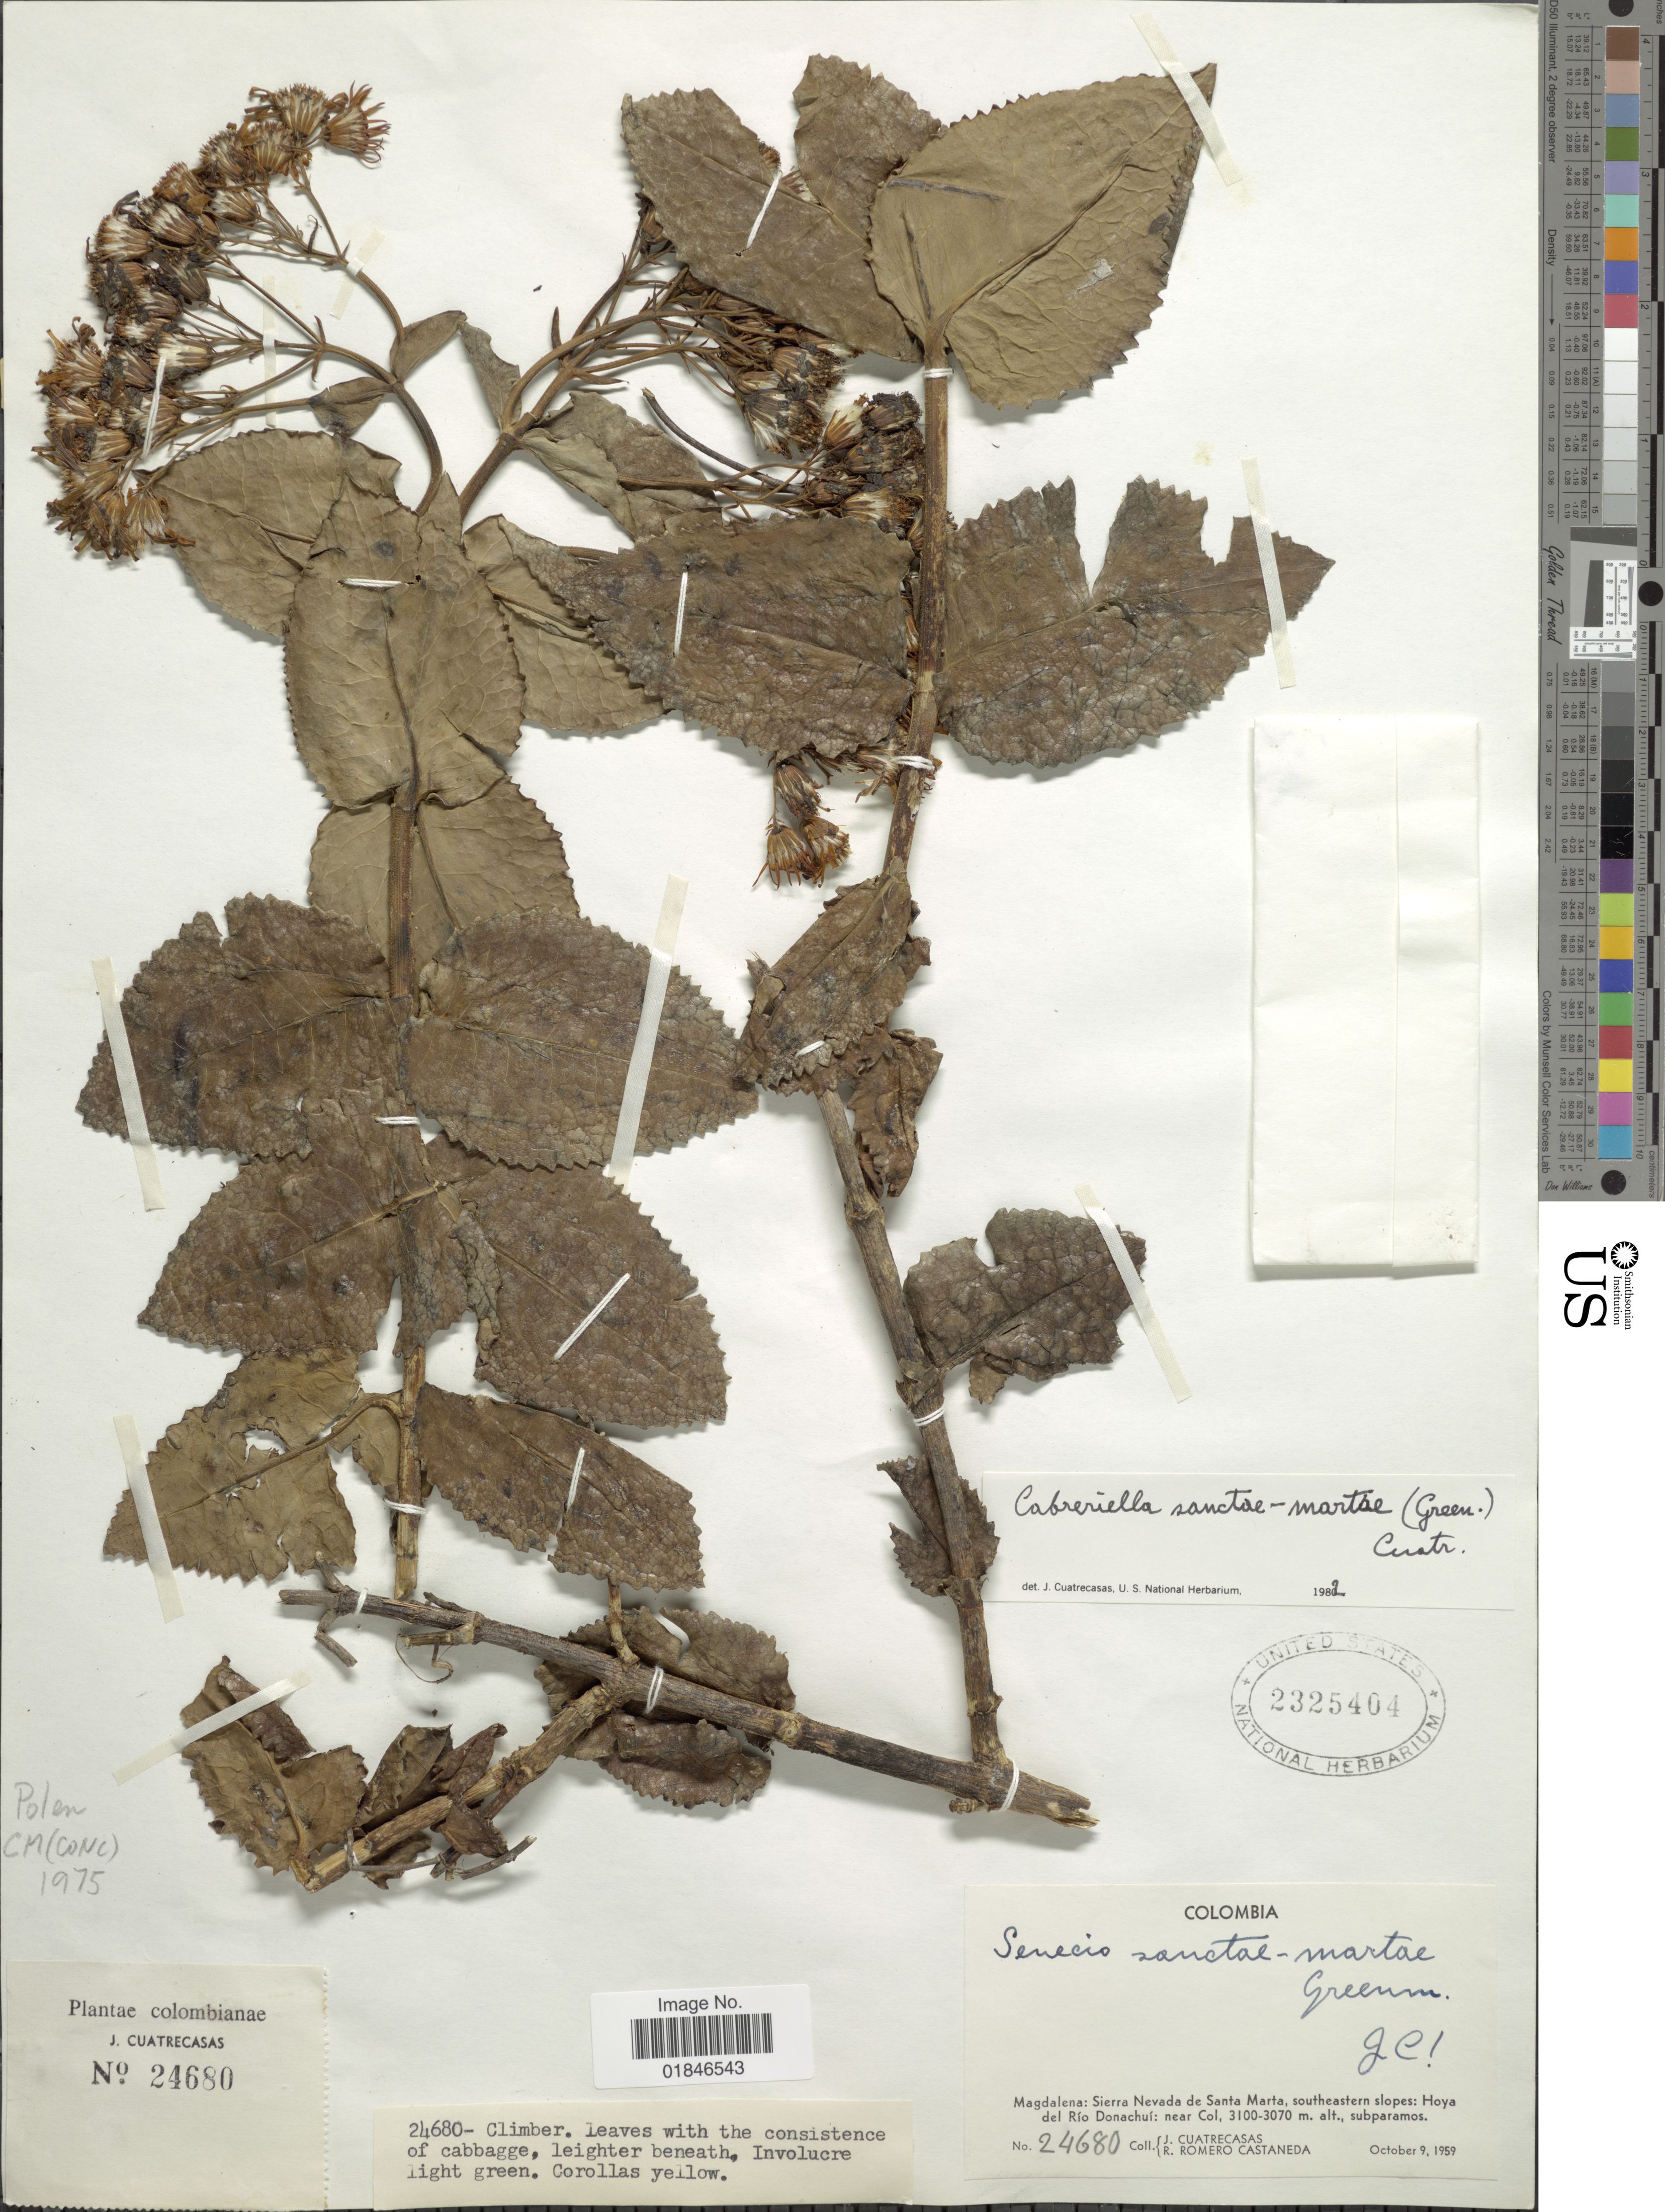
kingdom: Plantae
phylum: Tracheophyta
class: Magnoliopsida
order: Asterales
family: Asteraceae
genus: Cabreriella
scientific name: Cabreriella sanctae-martae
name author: (Greenm.) Cuatrec.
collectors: J. Cuatrecasas & R. Romero Castañeda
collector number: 24680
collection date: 1959-10-09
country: Colombia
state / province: Magdalena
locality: Magdalena: Sierra Nevada de Santa Marta, southeastern slopes: Hoya del Rio Donachui: near Col.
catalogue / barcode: US 2325404